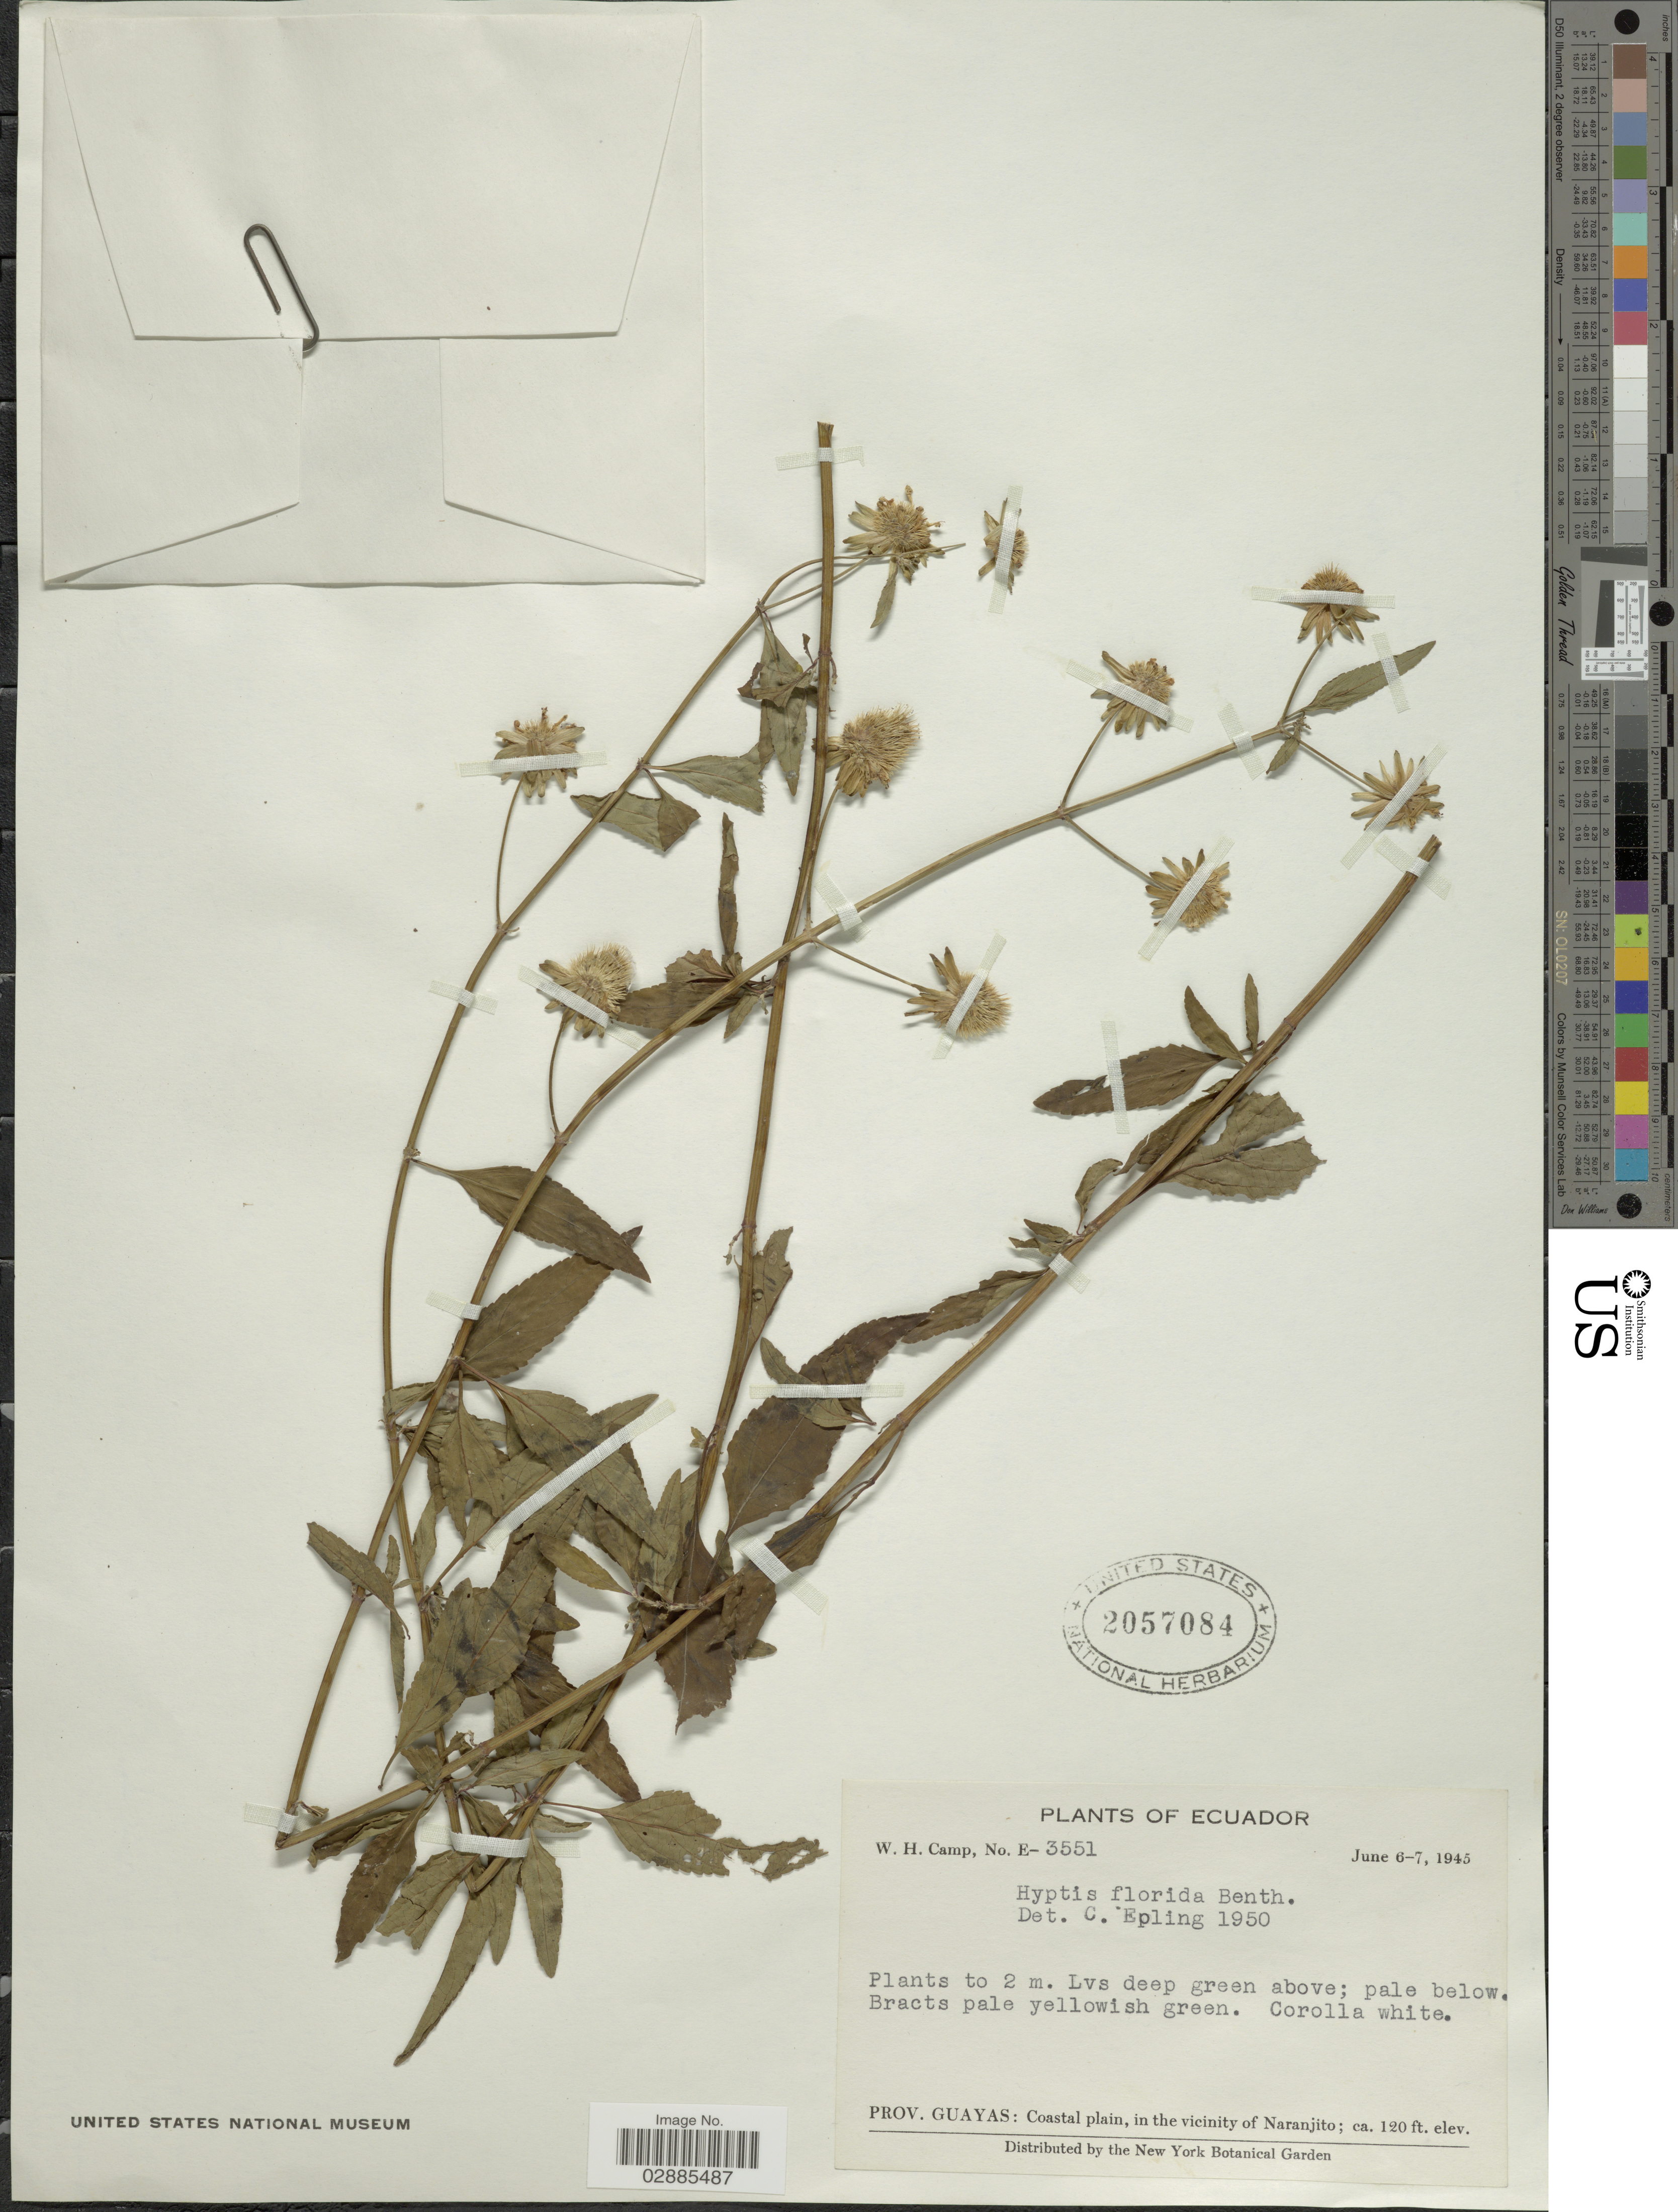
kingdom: Plantae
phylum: Tracheophyta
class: Magnoliopsida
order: Lamiales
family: Lamiaceae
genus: Hyptis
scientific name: Hyptis florida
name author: Benth.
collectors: W. H. Camp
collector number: E-3551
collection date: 1945-06-06/1945-06-07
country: Ecuador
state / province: Guayas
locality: Coastal plain, in the vicinity of Naranjito.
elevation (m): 37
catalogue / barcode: US 2057084